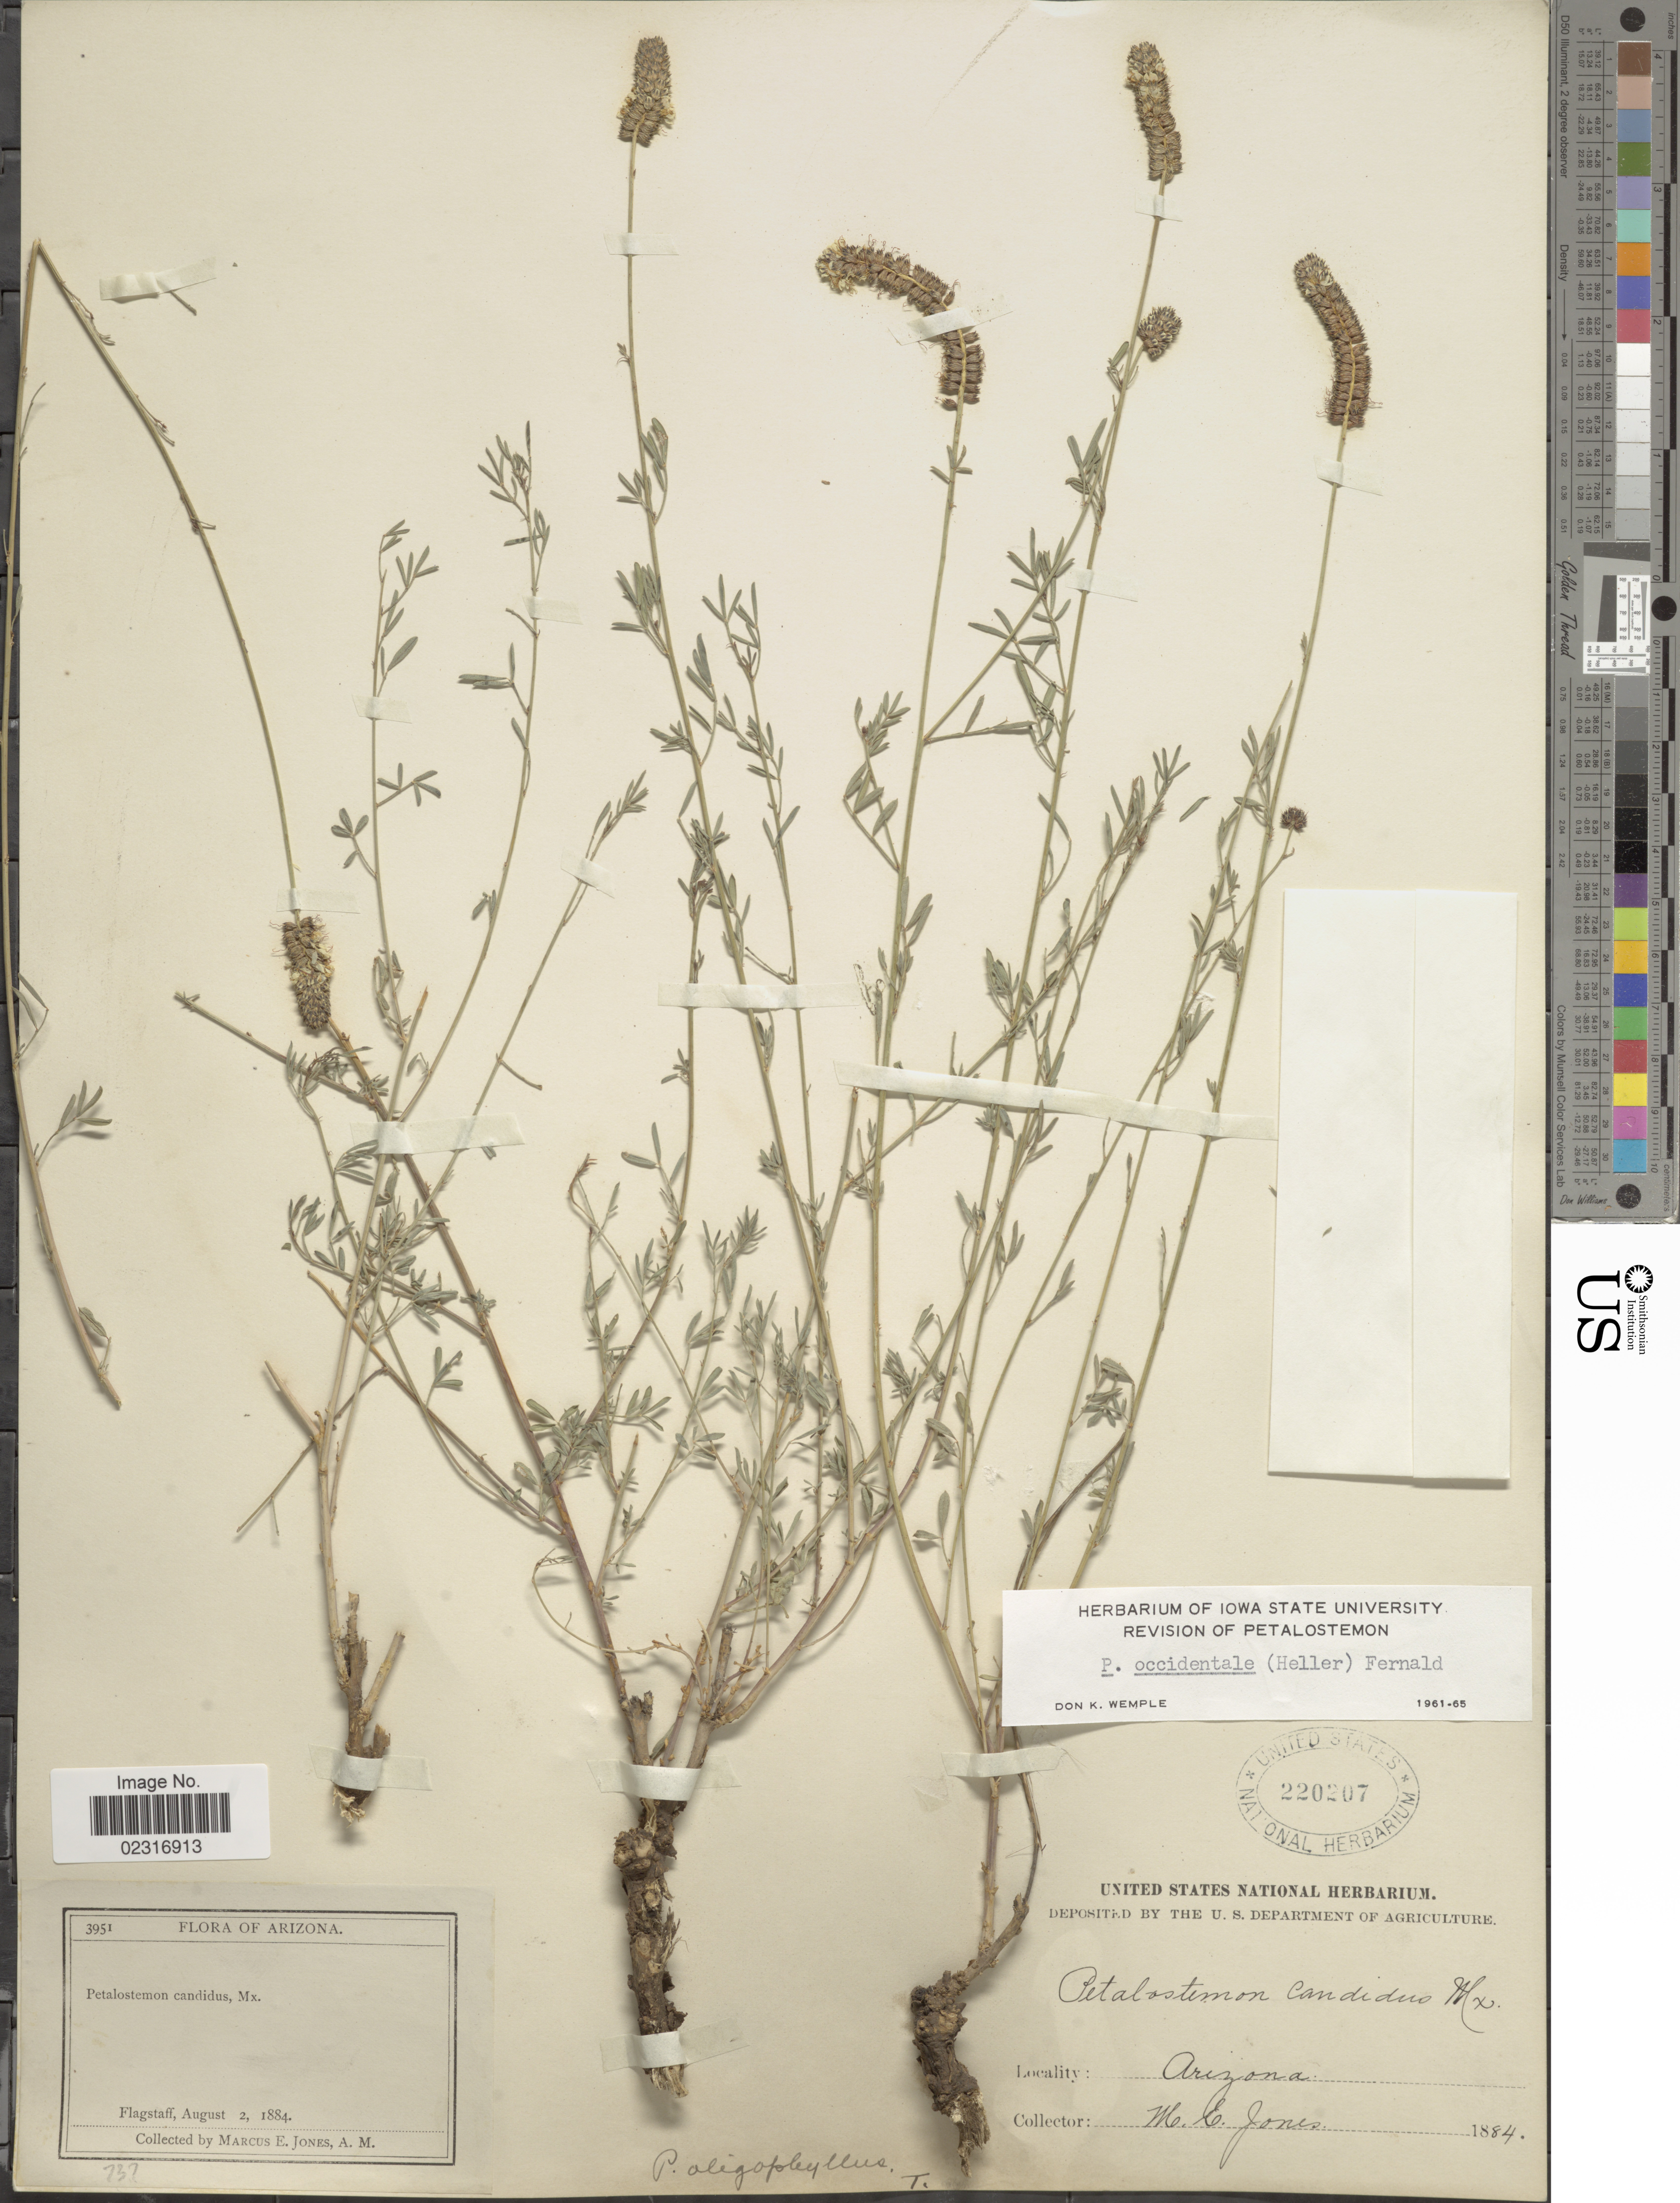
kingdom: Plantae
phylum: Tracheophyta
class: Magnoliopsida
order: Fabales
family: Fabaceae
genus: Dalea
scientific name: Dalea candida var. oligophylla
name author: (Torr) Shinners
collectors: M. E. Jones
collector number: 3951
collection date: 1884-08-02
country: United States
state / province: Arizona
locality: Flagstaff.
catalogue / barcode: US 220207